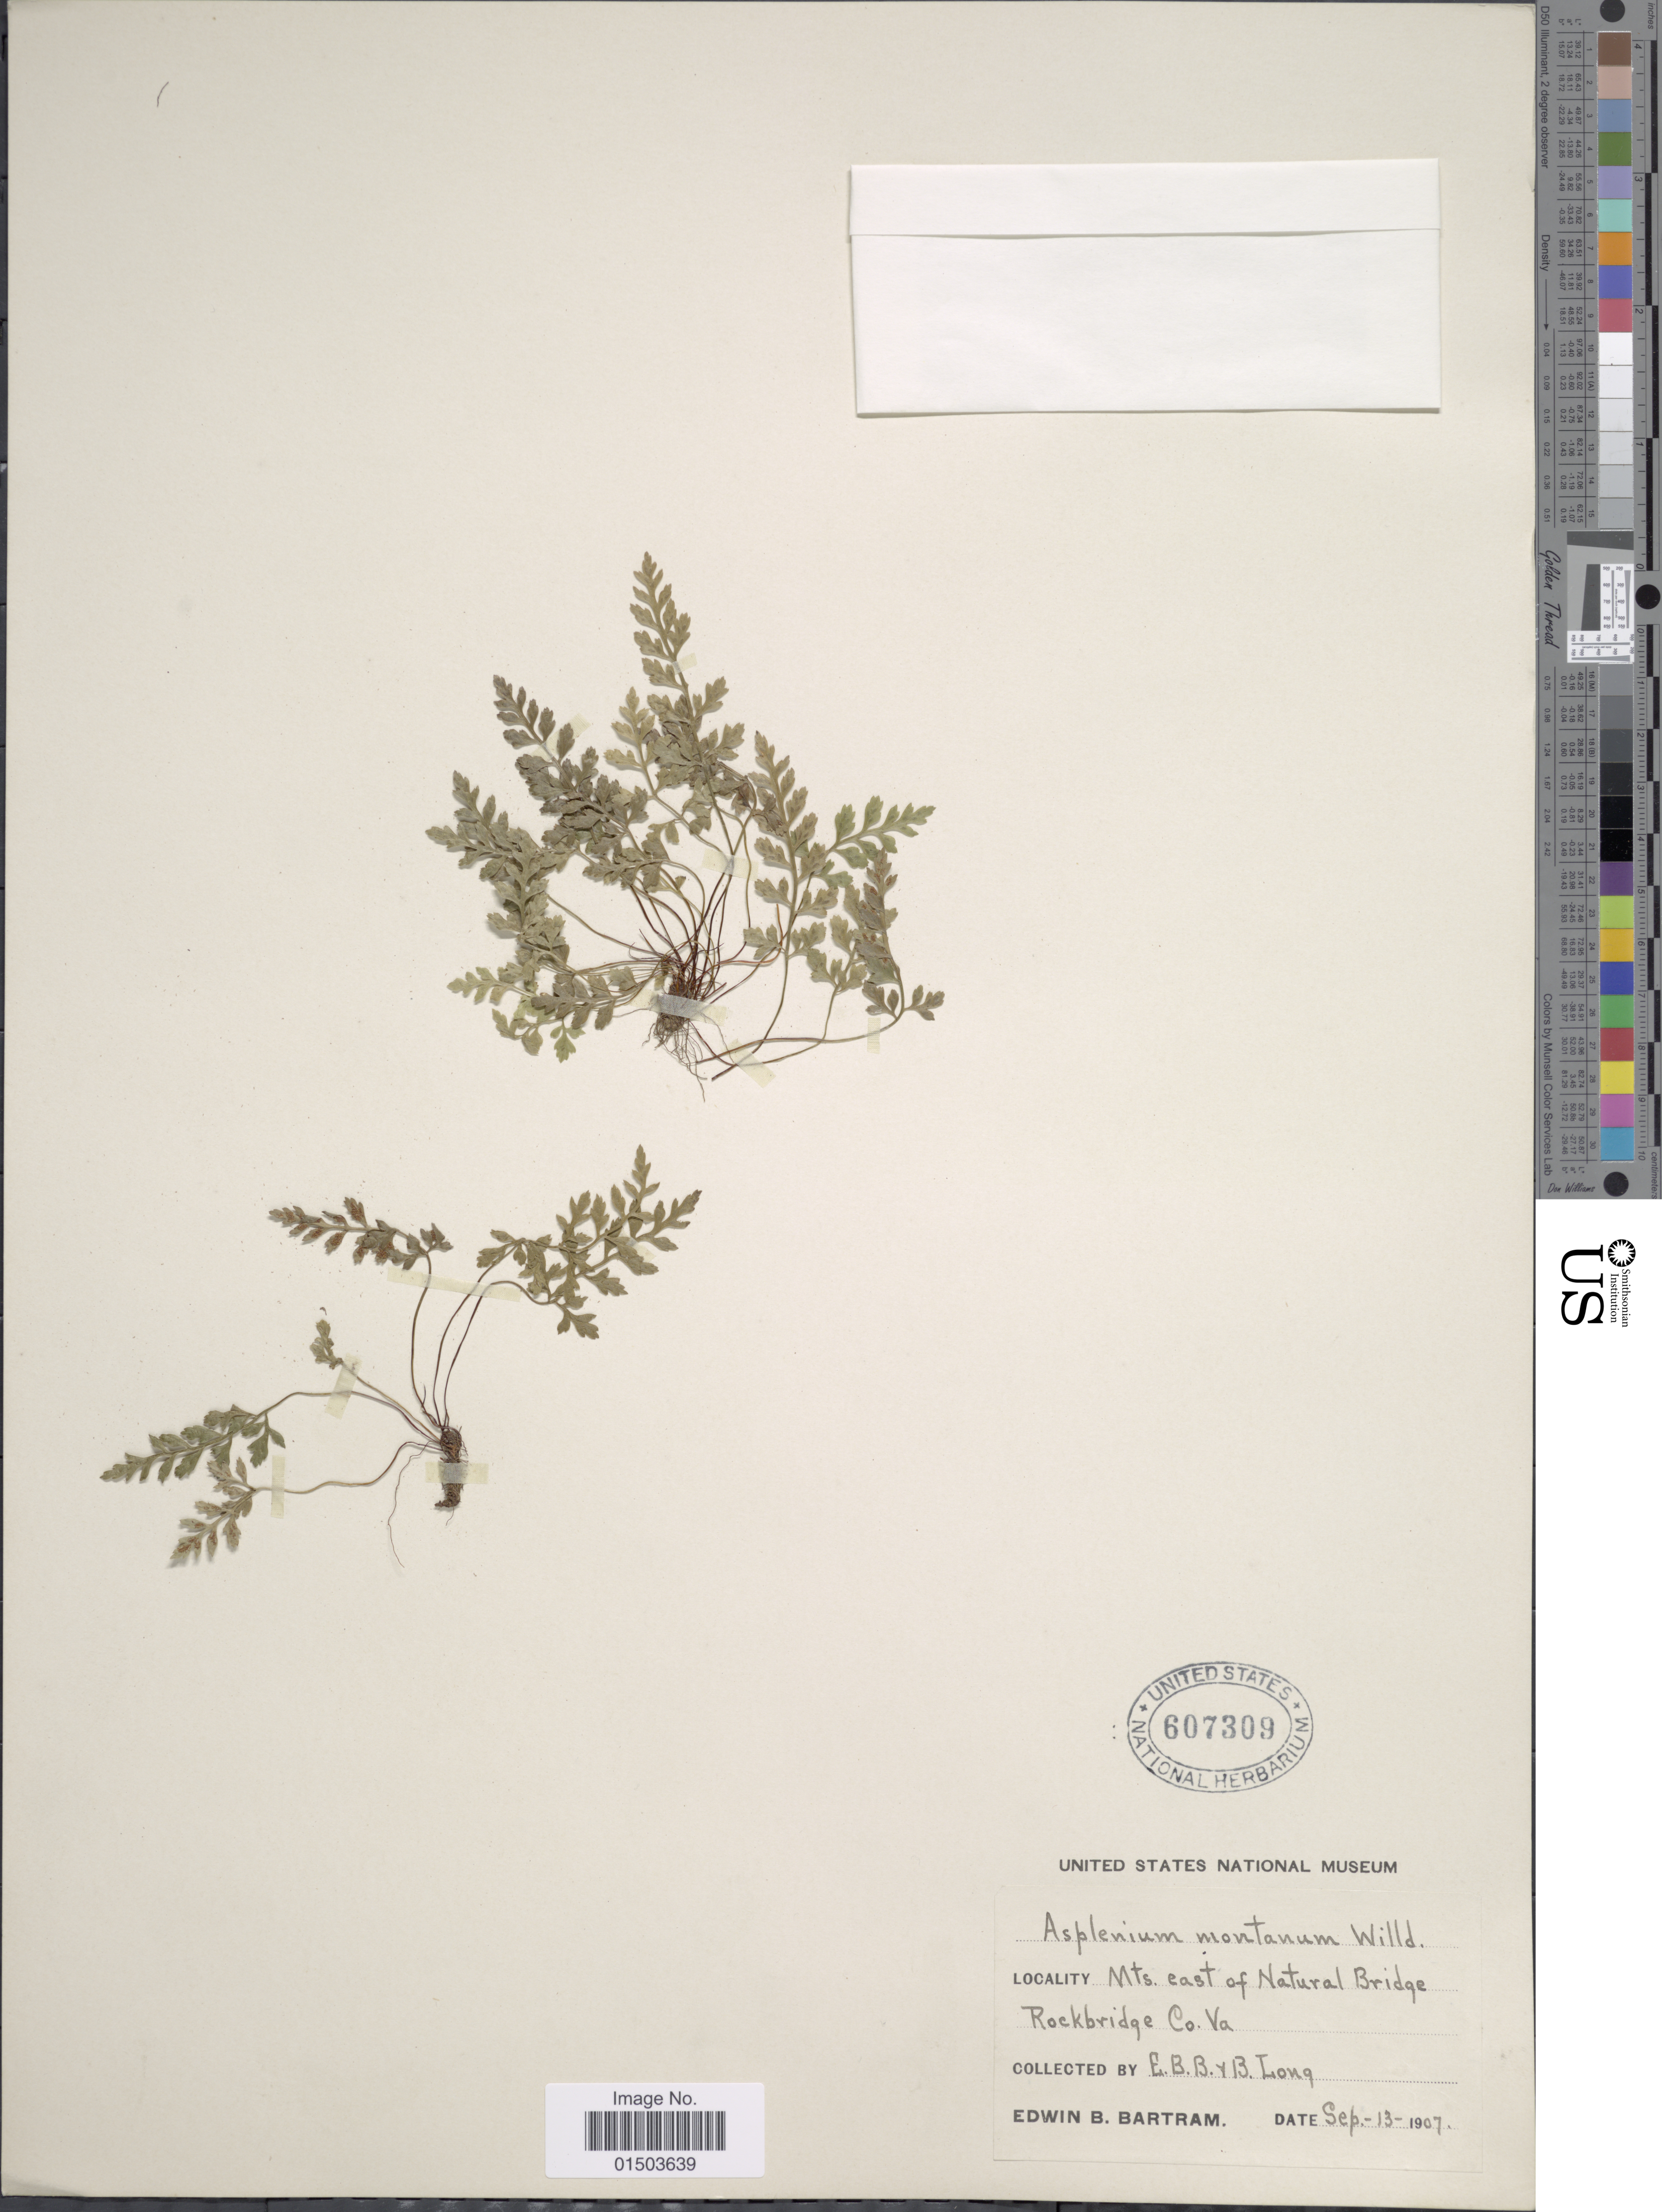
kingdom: Plantae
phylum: Tracheophyta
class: Polypodiopsida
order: Polypodiales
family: Aspleniaceae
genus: Asplenium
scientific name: Asplenium montanum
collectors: E. B. Bartram & B. Long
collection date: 1907-09-13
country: United States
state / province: Virginia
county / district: Rockbridge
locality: Mts. east of Natural Bridge Rockbridge Co. Va.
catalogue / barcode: US 607309